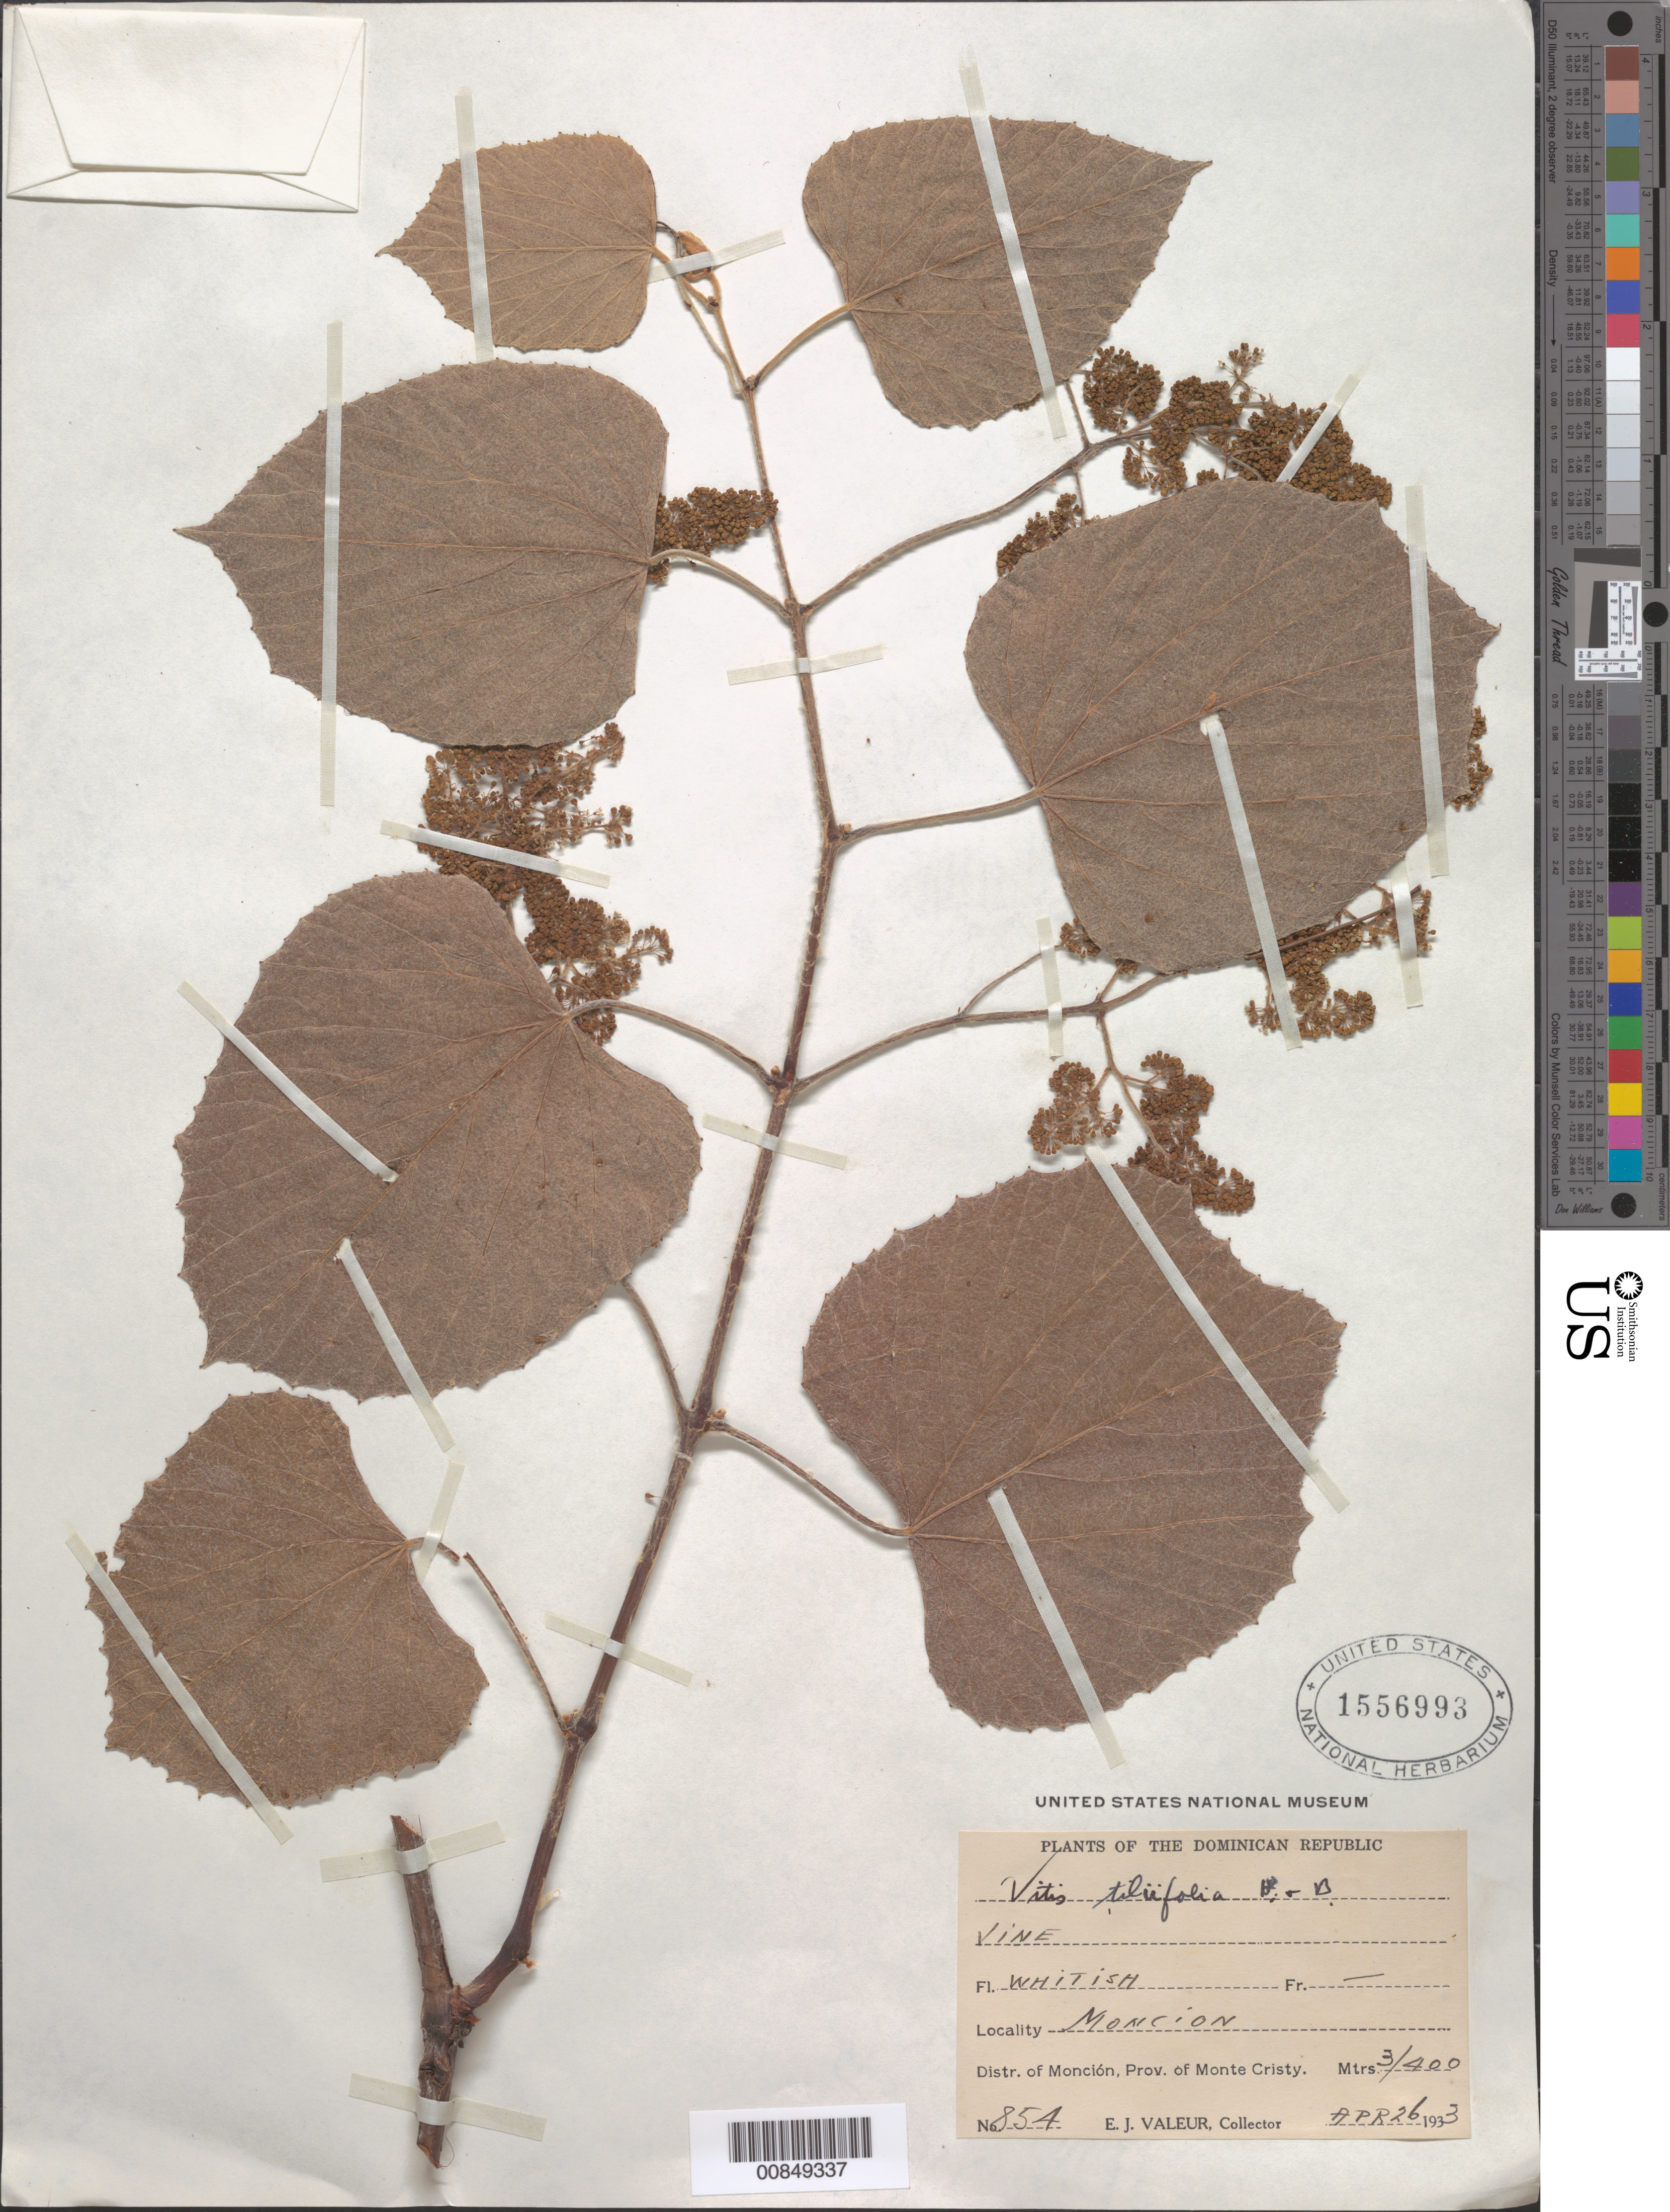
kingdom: Plantae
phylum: Tracheophyta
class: Magnoliopsida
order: Vitales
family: Vitaceae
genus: Vitis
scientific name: Vitis tiliifolia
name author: Humb. & Bonpl. ex Schult.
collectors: E. Valeur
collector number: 854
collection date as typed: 26 Apr 1933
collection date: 1933-04-26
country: Dominican Republic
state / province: Monte Cristi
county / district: Monción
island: Hispaniola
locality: Moncion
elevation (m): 300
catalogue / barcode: US 1556993